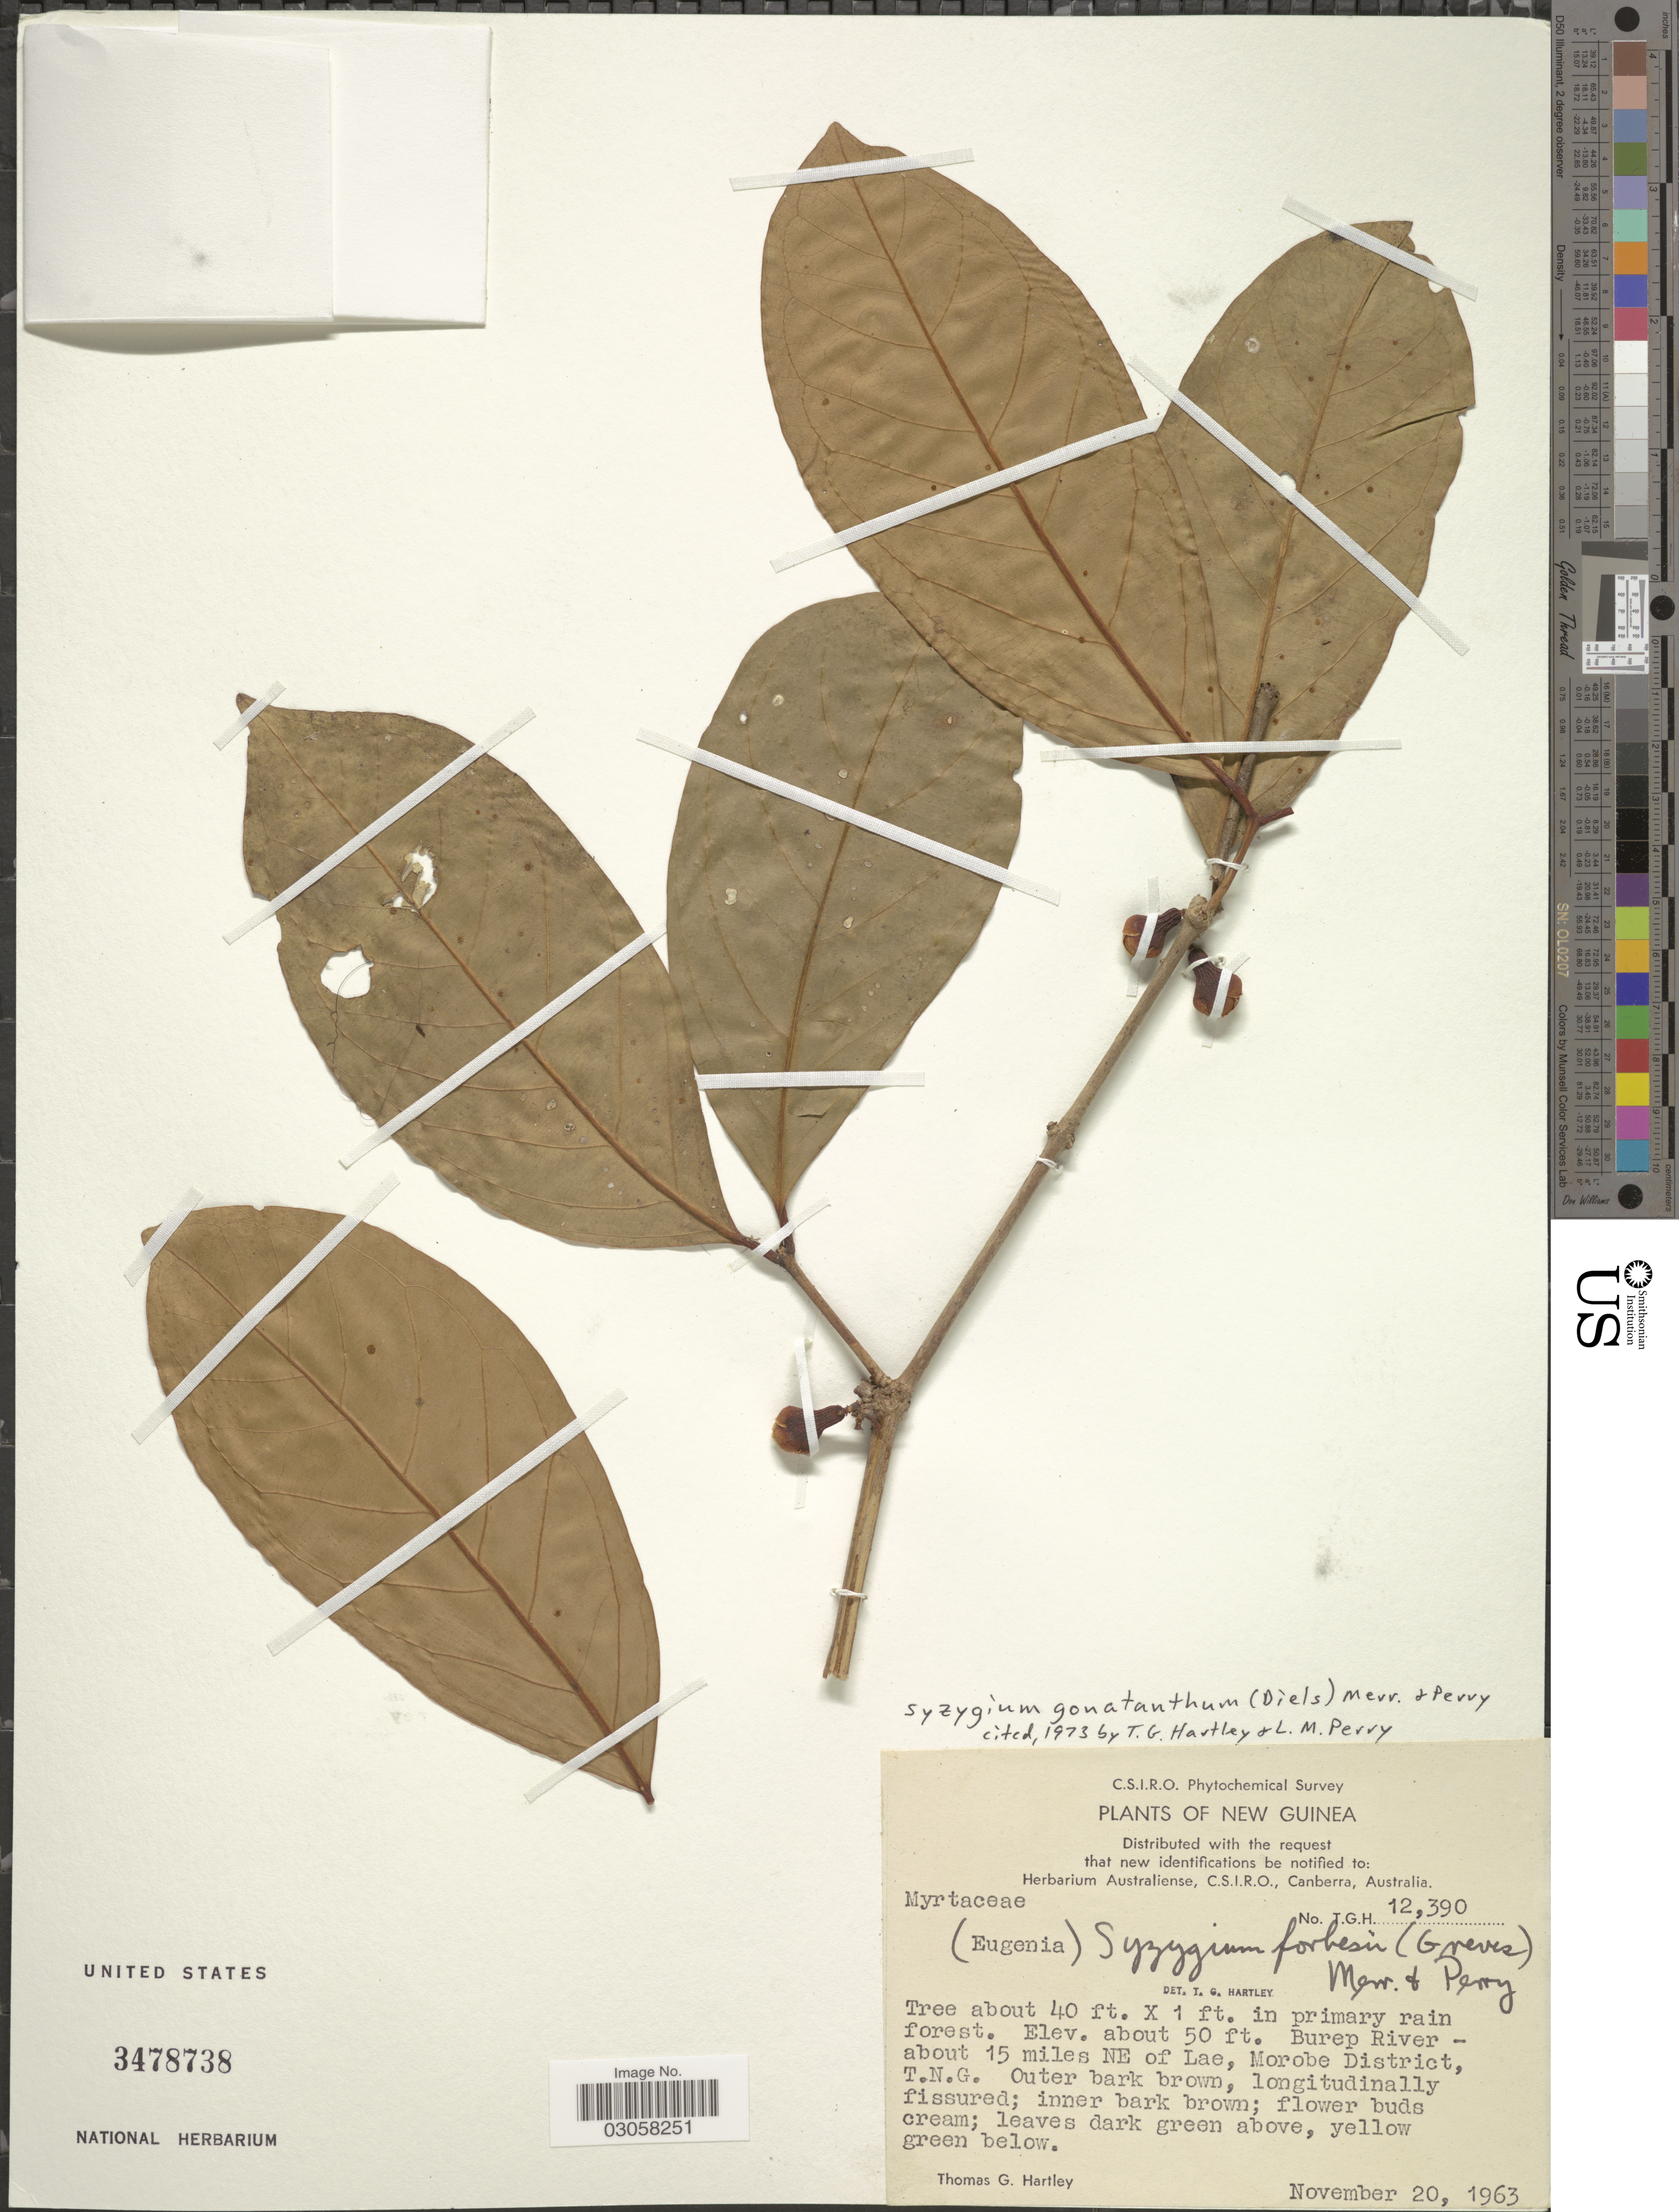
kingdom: Plantae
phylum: Tracheophyta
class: Magnoliopsida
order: Myrtales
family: Myrtaceae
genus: Syzygium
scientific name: Syzygium gonatanthum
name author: (Diels) Merr. & L.M. Perry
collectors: T. G. Hartley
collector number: T.G.H. 12390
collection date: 1963-11-20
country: Papua New Guinea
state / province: Morobe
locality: New Guinea. Burep River - about 15 miles NE of Lae, Morobe District, T. N. G.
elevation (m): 15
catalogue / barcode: US 3478738